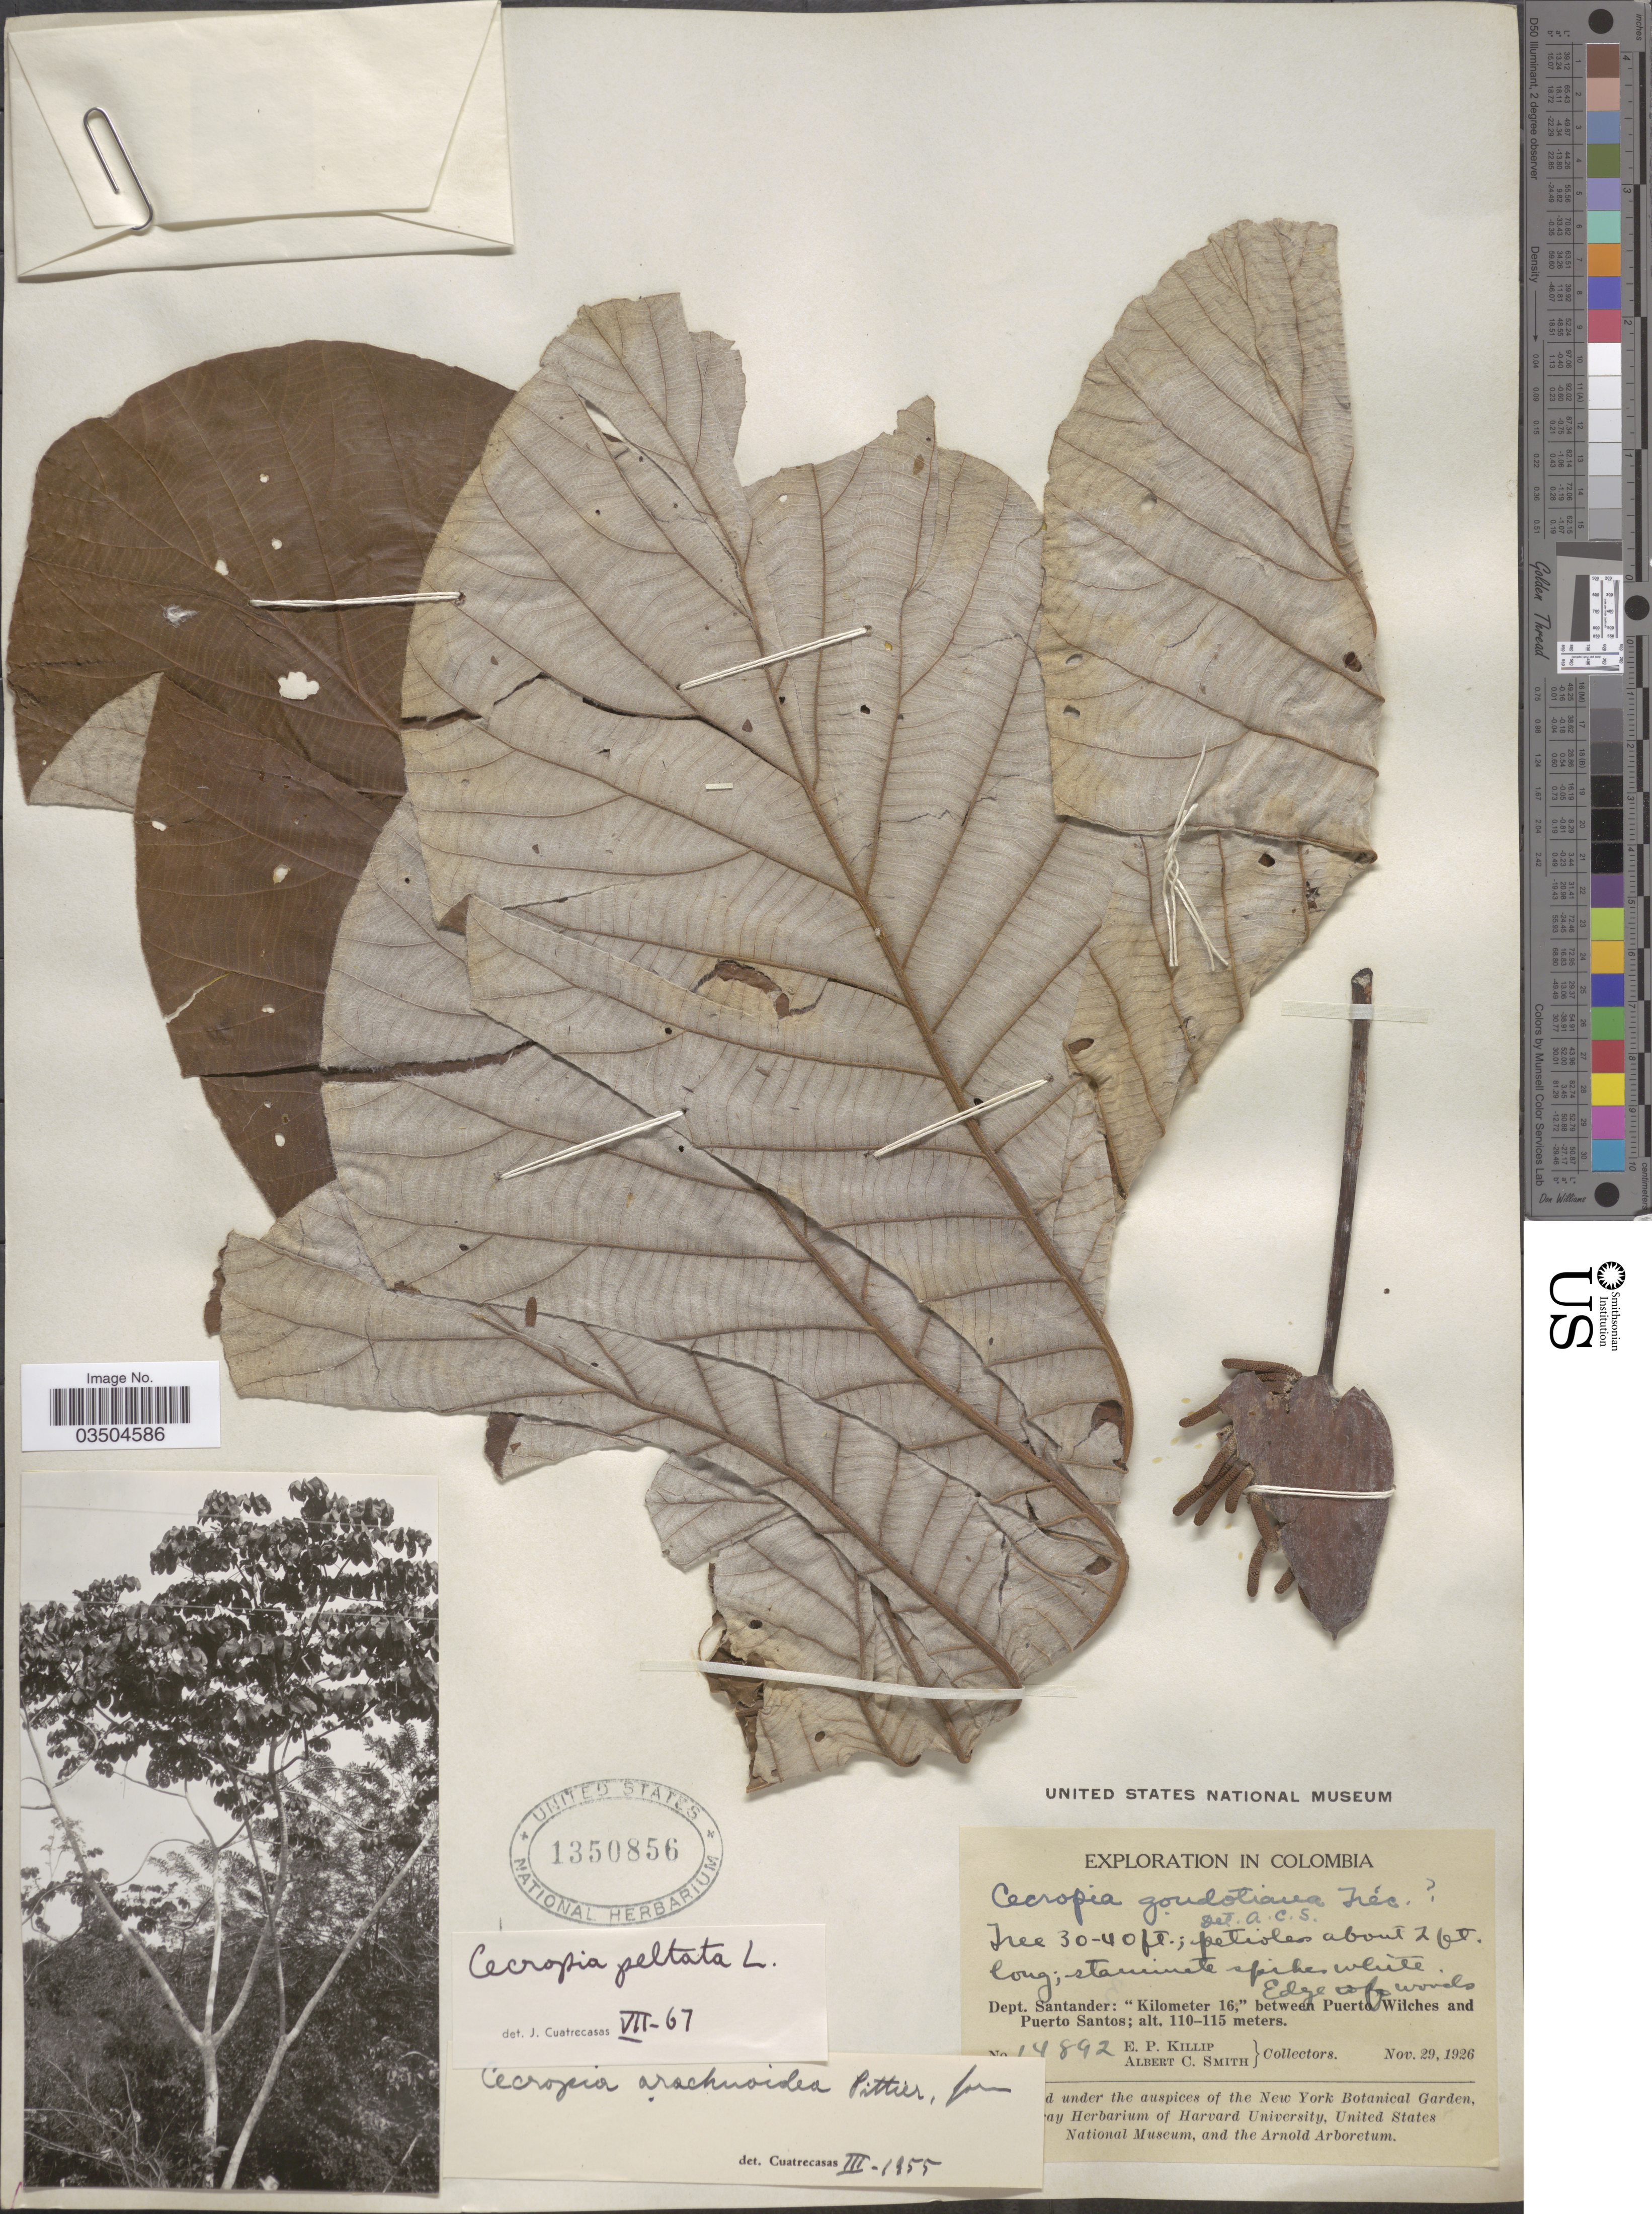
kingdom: Plantae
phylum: Tracheophyta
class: Magnoliopsida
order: Rosales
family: Urticaceae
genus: Cecropia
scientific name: Cecropia peltata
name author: L.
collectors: E. P. Killip & A. C. Smith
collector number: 14892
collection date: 1926-11-29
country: Colombia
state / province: Santander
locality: Dept. Santander: "Kilometer 16," between Puerto Wilches and Puerto Santos.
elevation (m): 110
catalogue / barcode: US 1350856